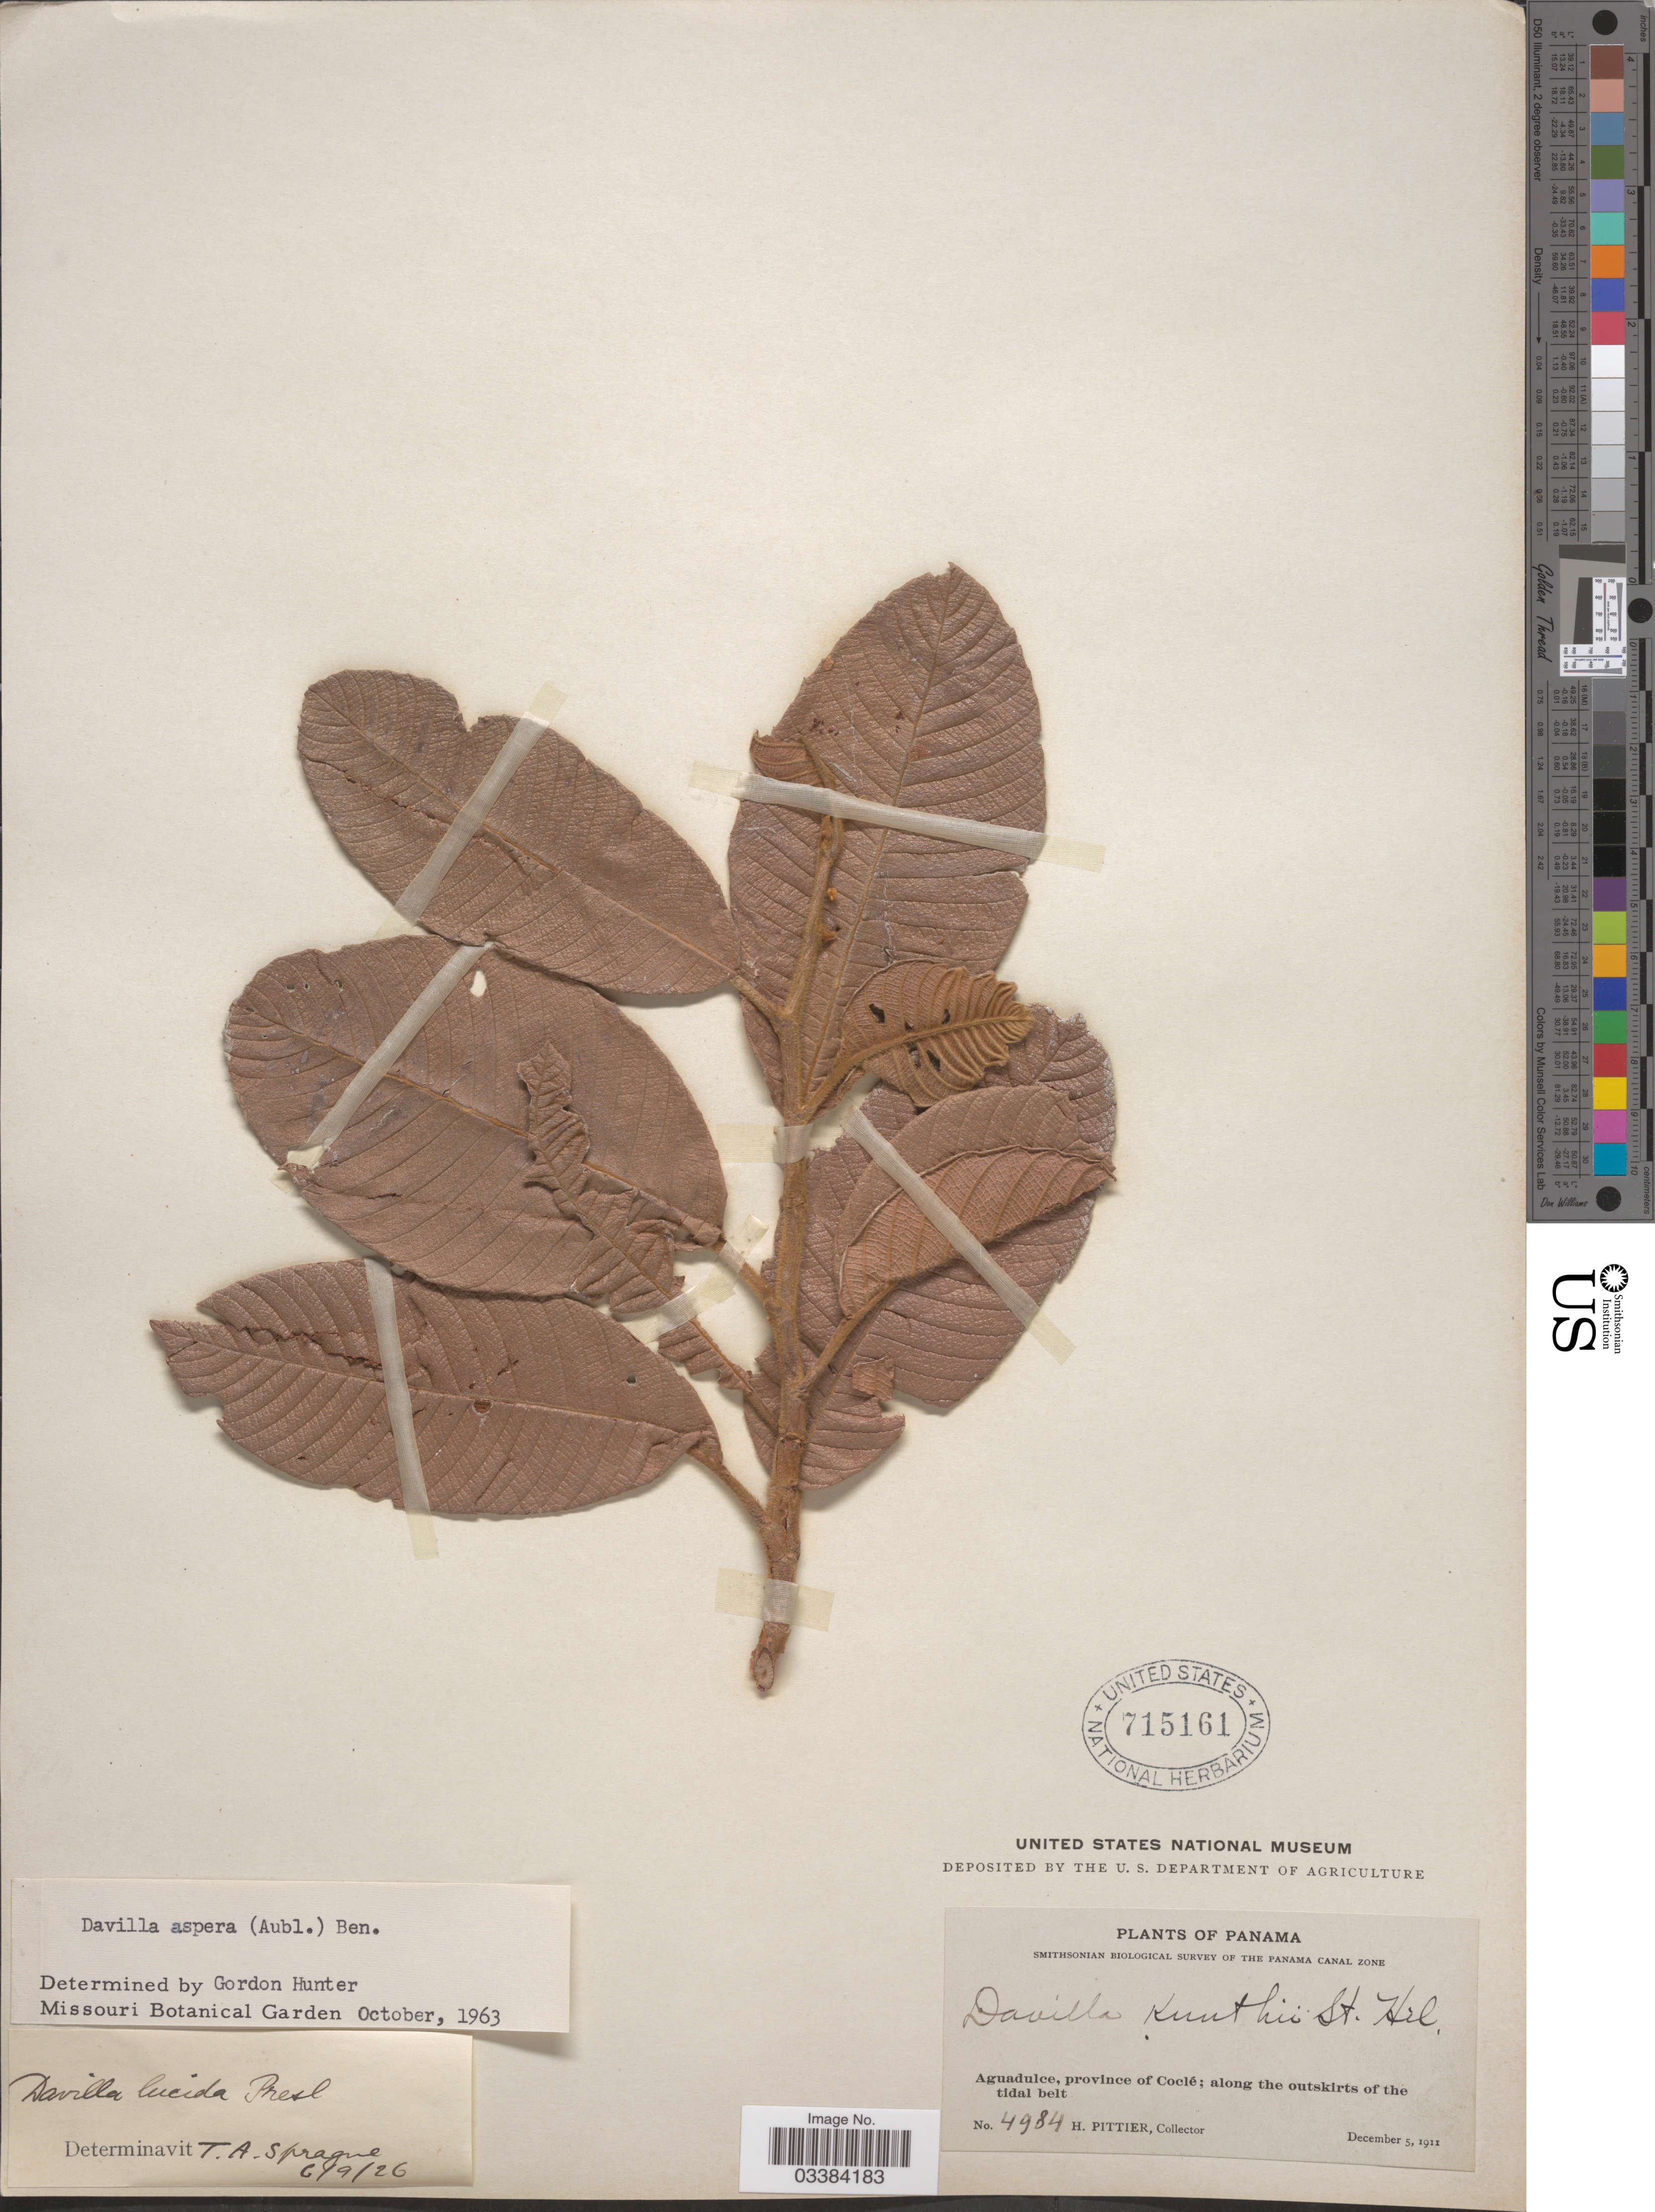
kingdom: Plantae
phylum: Tracheophyta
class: Magnoliopsida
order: Dilleniales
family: Dilleniaceae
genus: Davilla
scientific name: Davilla kunthii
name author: A. St.-Hil.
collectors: H. F. Pittier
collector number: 4984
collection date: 1911-12-05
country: Panama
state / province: Coclé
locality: Aguadulce; along the outskirts of the tidal belt.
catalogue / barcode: US 715161